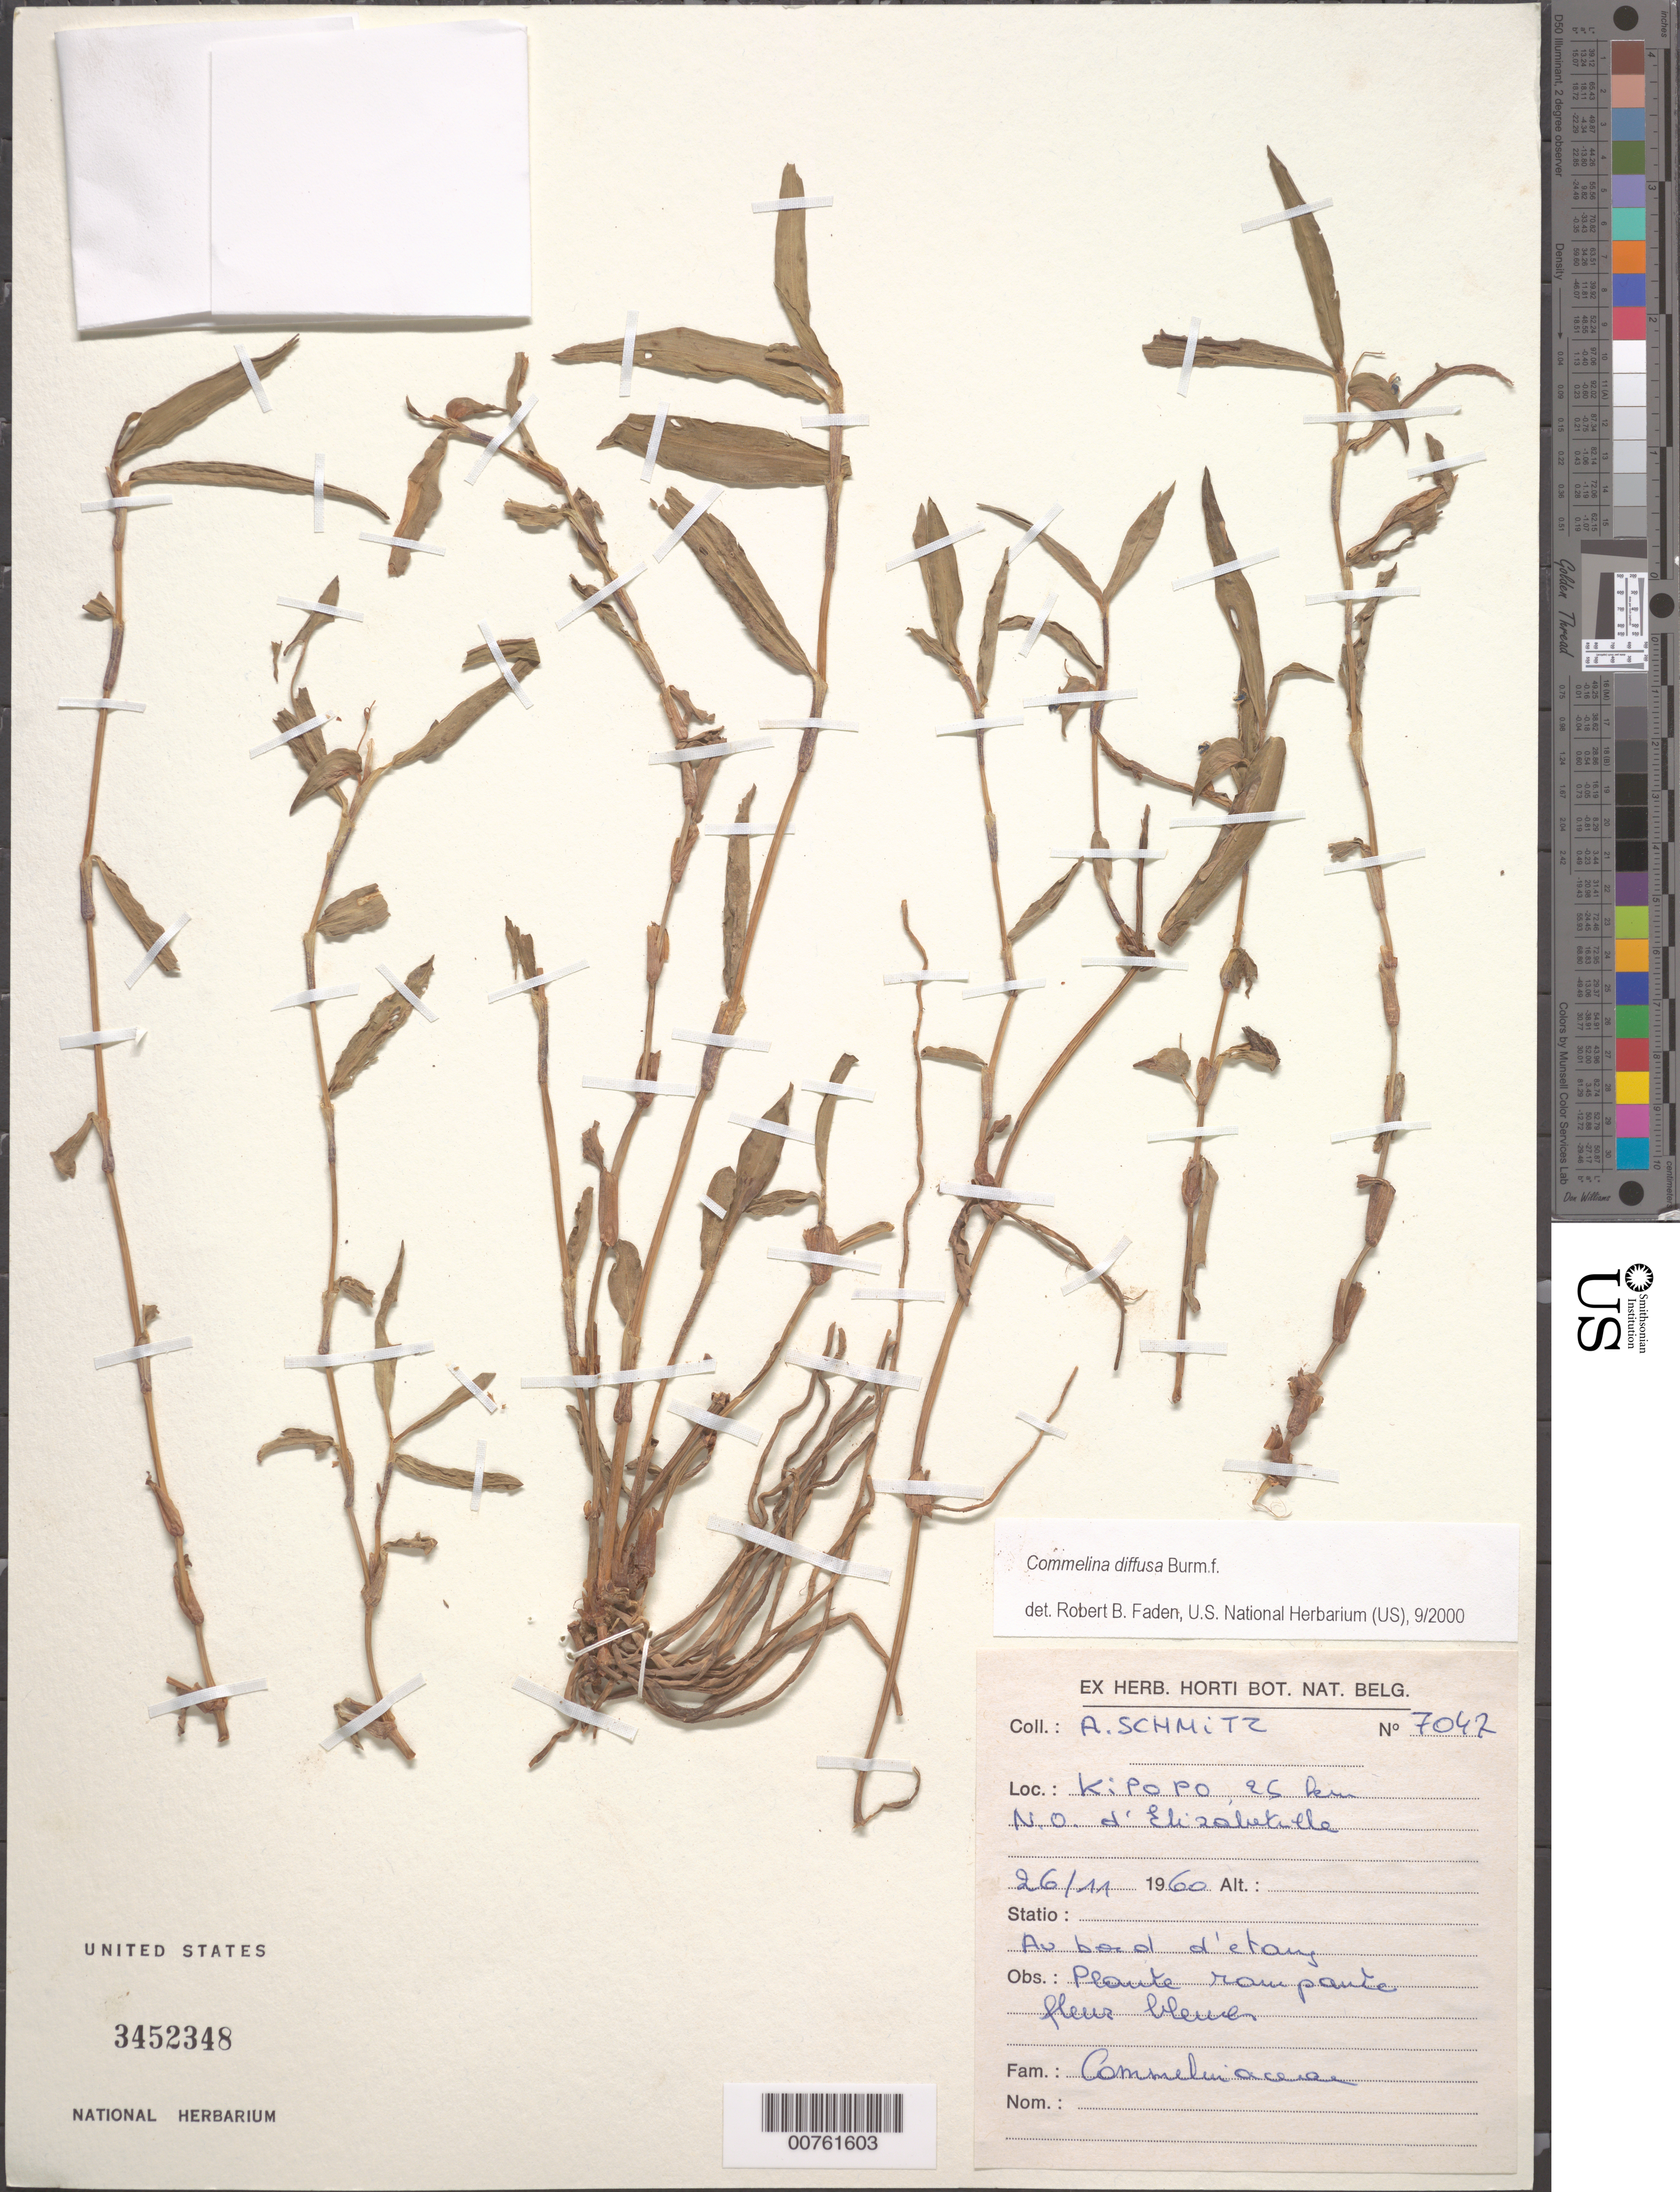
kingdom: Plantae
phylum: Tracheophyta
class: Liliopsida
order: Commelinales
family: Commelinaceae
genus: Commelina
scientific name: Commelina diffusa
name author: Burm. f.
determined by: Faden, Robert B., (US), Smithsonian Institution - National Museum of Natural History (UNITED STATES)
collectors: A. Schmitz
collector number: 7047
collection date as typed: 26 Nov 1960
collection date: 1960-11-26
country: Congo, Democratic Republic of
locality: Kipopo 85 km N.O. d'Elizabethele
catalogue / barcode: US 3452348